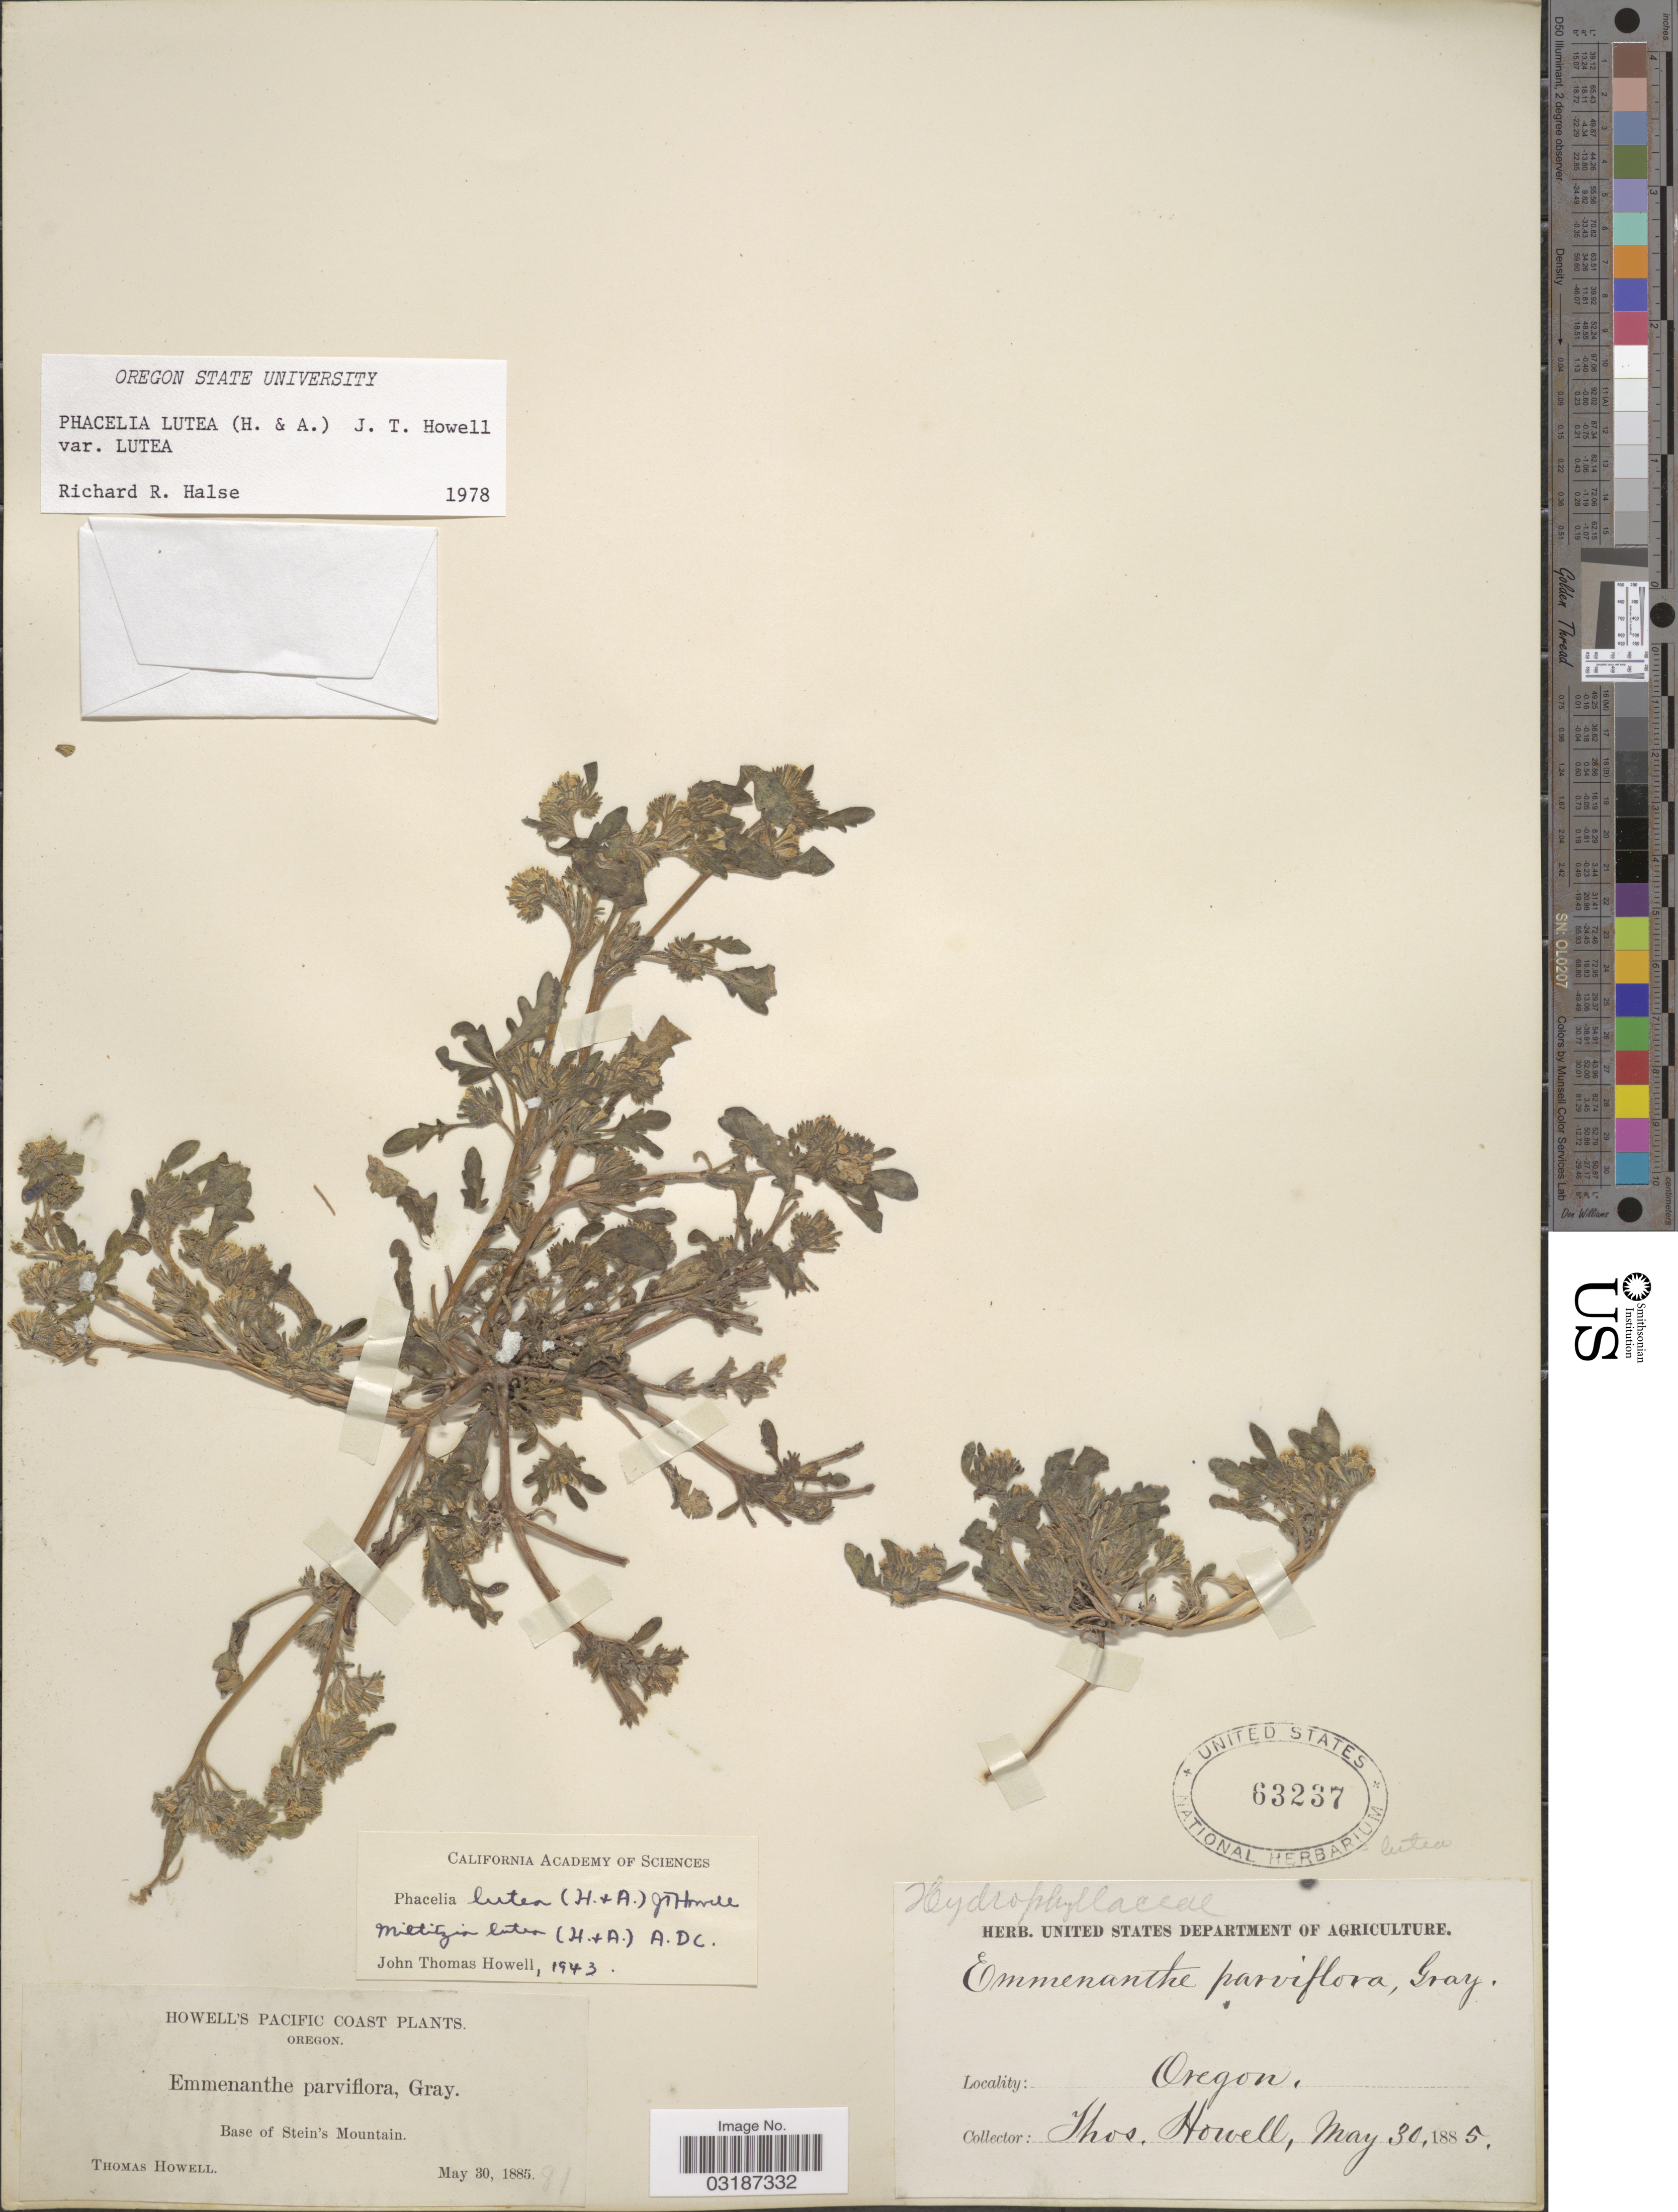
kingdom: Plantae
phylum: Tracheophyta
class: Magnoliopsida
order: Boraginales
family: Hydrophyllaceae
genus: Phacelia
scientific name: Phacelia lutea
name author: (Hook. & Arn.) J.T. Howell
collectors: T. Howell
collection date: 1885-05-30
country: United States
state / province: Oregon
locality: Pacific Coast. Base of Stein's Mountain.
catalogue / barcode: US 63237